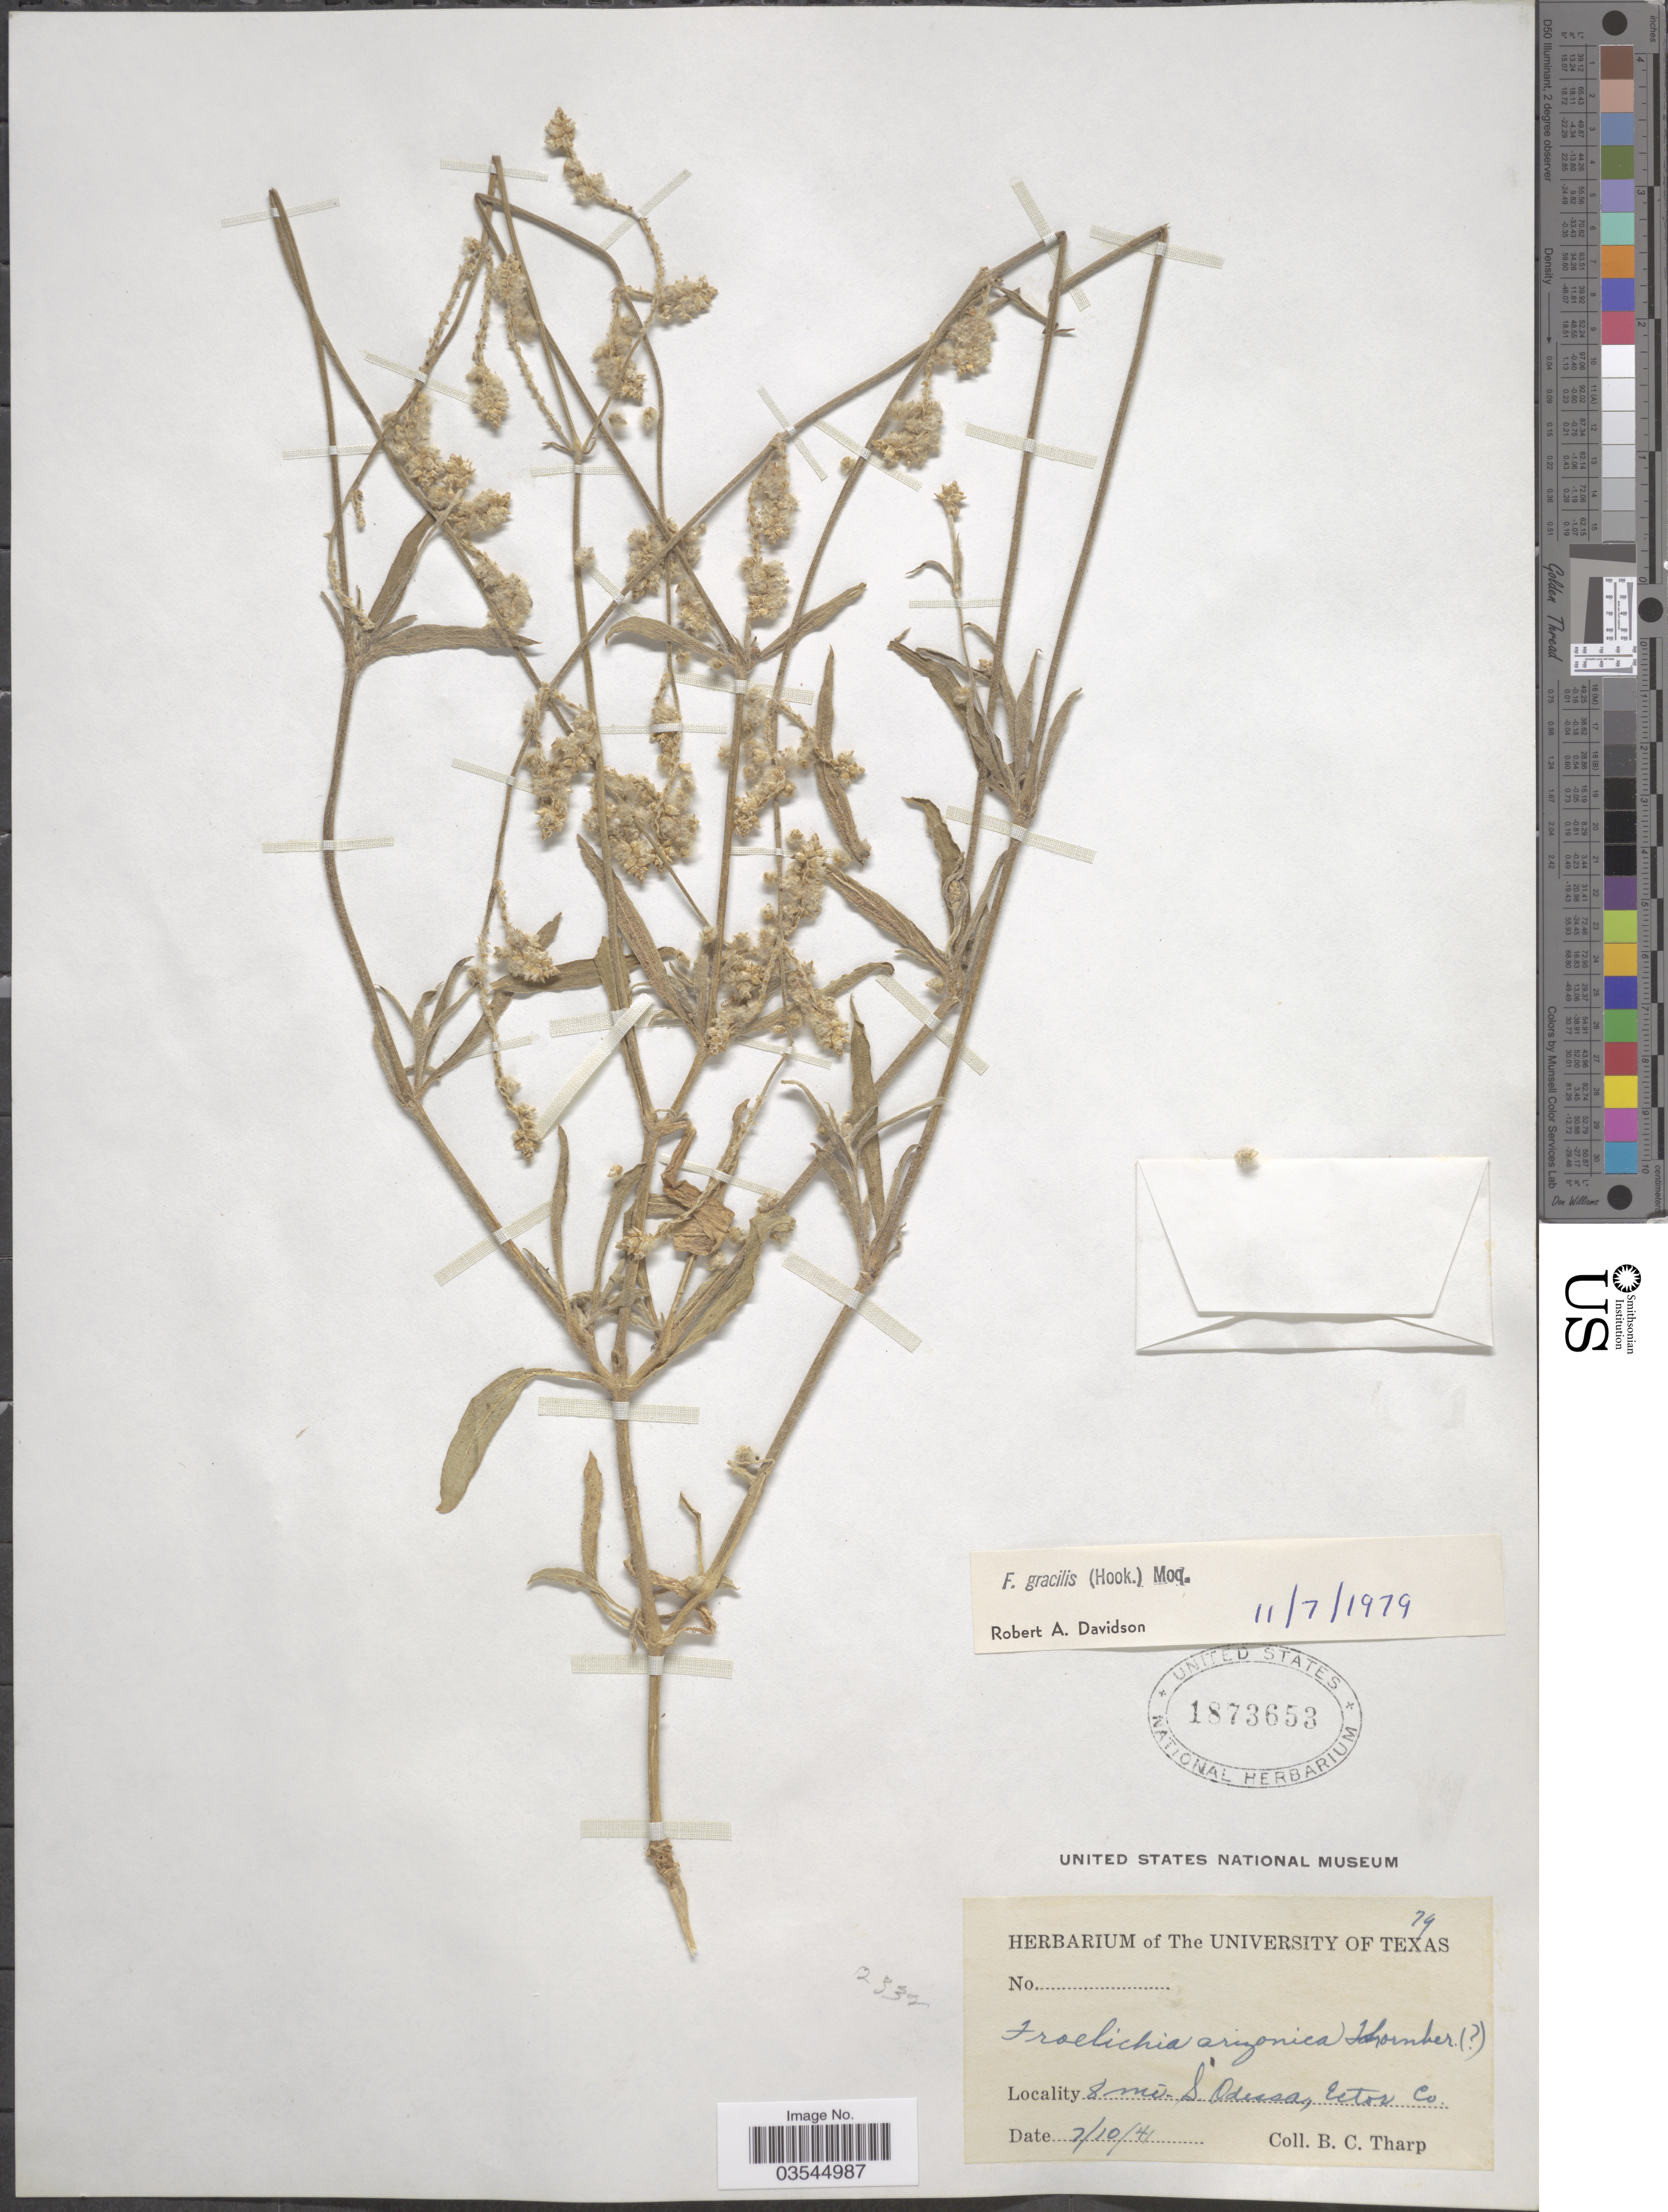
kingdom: Plantae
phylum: Tracheophyta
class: Magnoliopsida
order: Caryophyllales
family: Amaranthaceae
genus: Froelichia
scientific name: Froelichia gracilis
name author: (Hook.) Moq.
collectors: B. C. Tharp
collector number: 79*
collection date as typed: Transcribed d/m/y: 10/7/41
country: United States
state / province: Texas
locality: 8 mi. S. Odessa, Ector Co.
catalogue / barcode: US 1873653